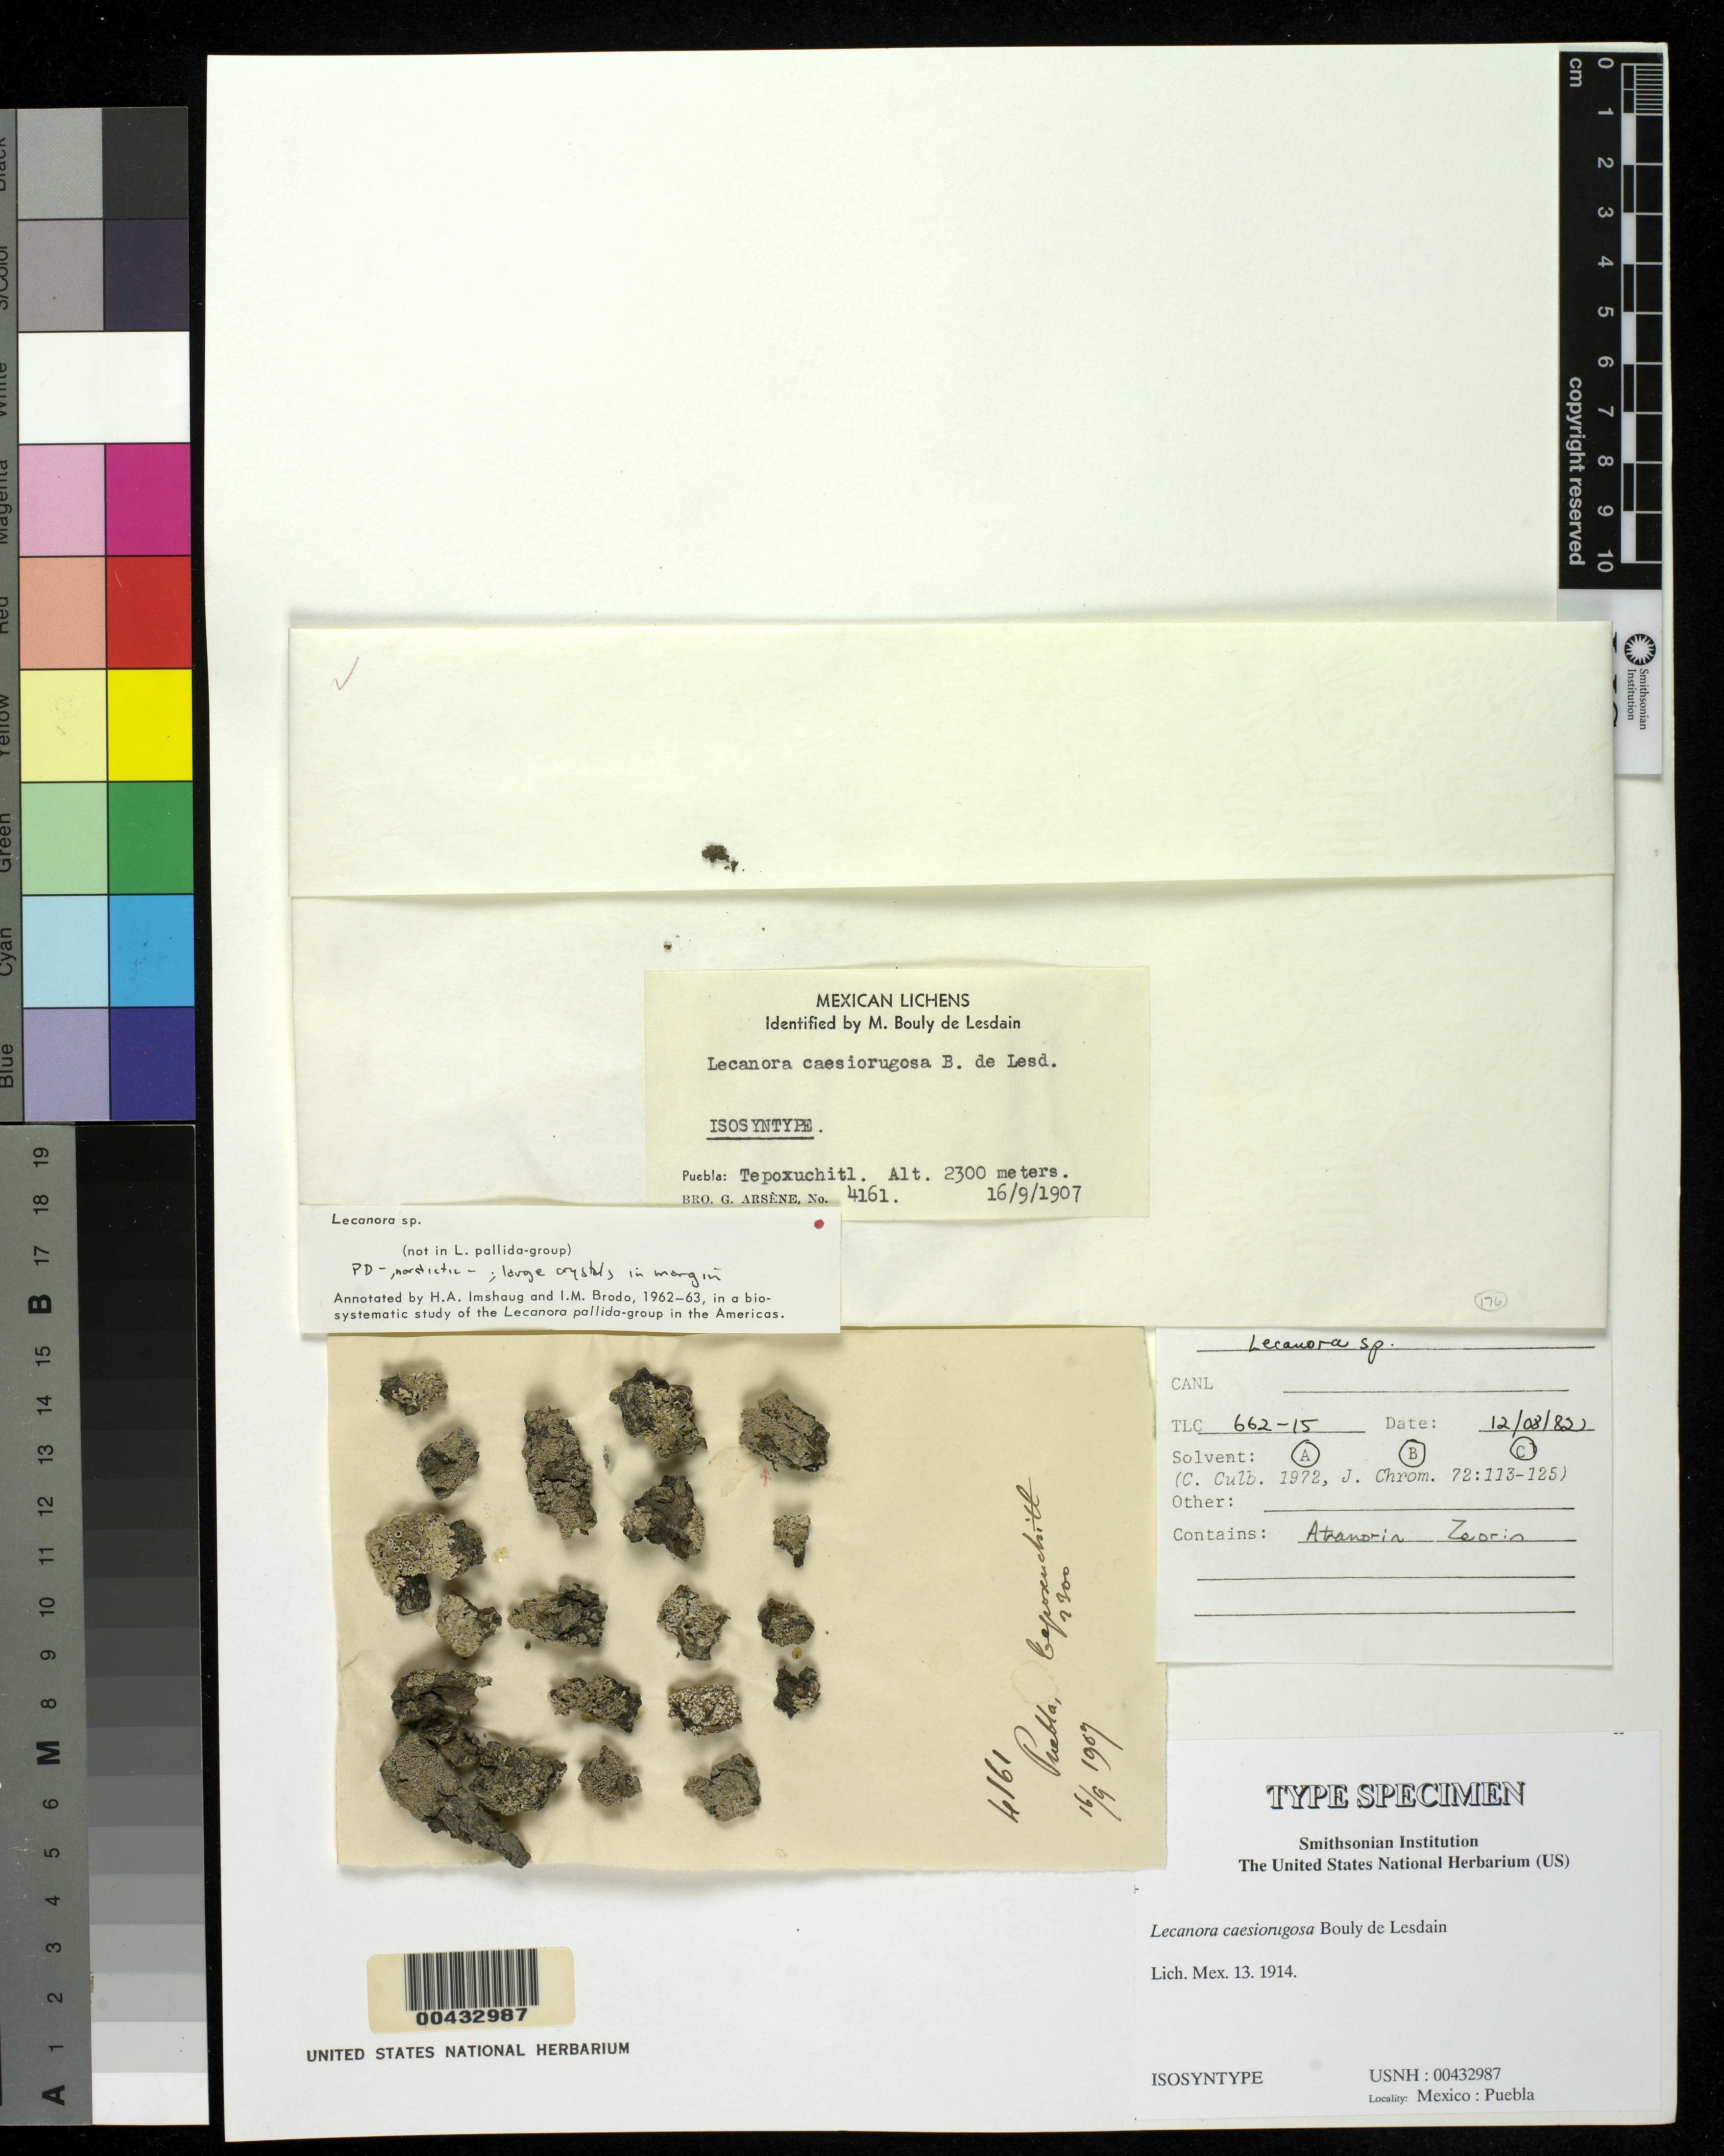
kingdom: Fungi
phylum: Ascomycota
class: Lecanoromycetes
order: Lecanorales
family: Lecanoraceae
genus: Lecanora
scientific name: Lecanora caesiorugosa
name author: B. de Lesd.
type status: Isosyntype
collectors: Bro. G. Arsène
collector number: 4161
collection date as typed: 16 Sep 1907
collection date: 1907-09-16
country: Mexico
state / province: Puebla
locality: Tepoxuchitl.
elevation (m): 2300